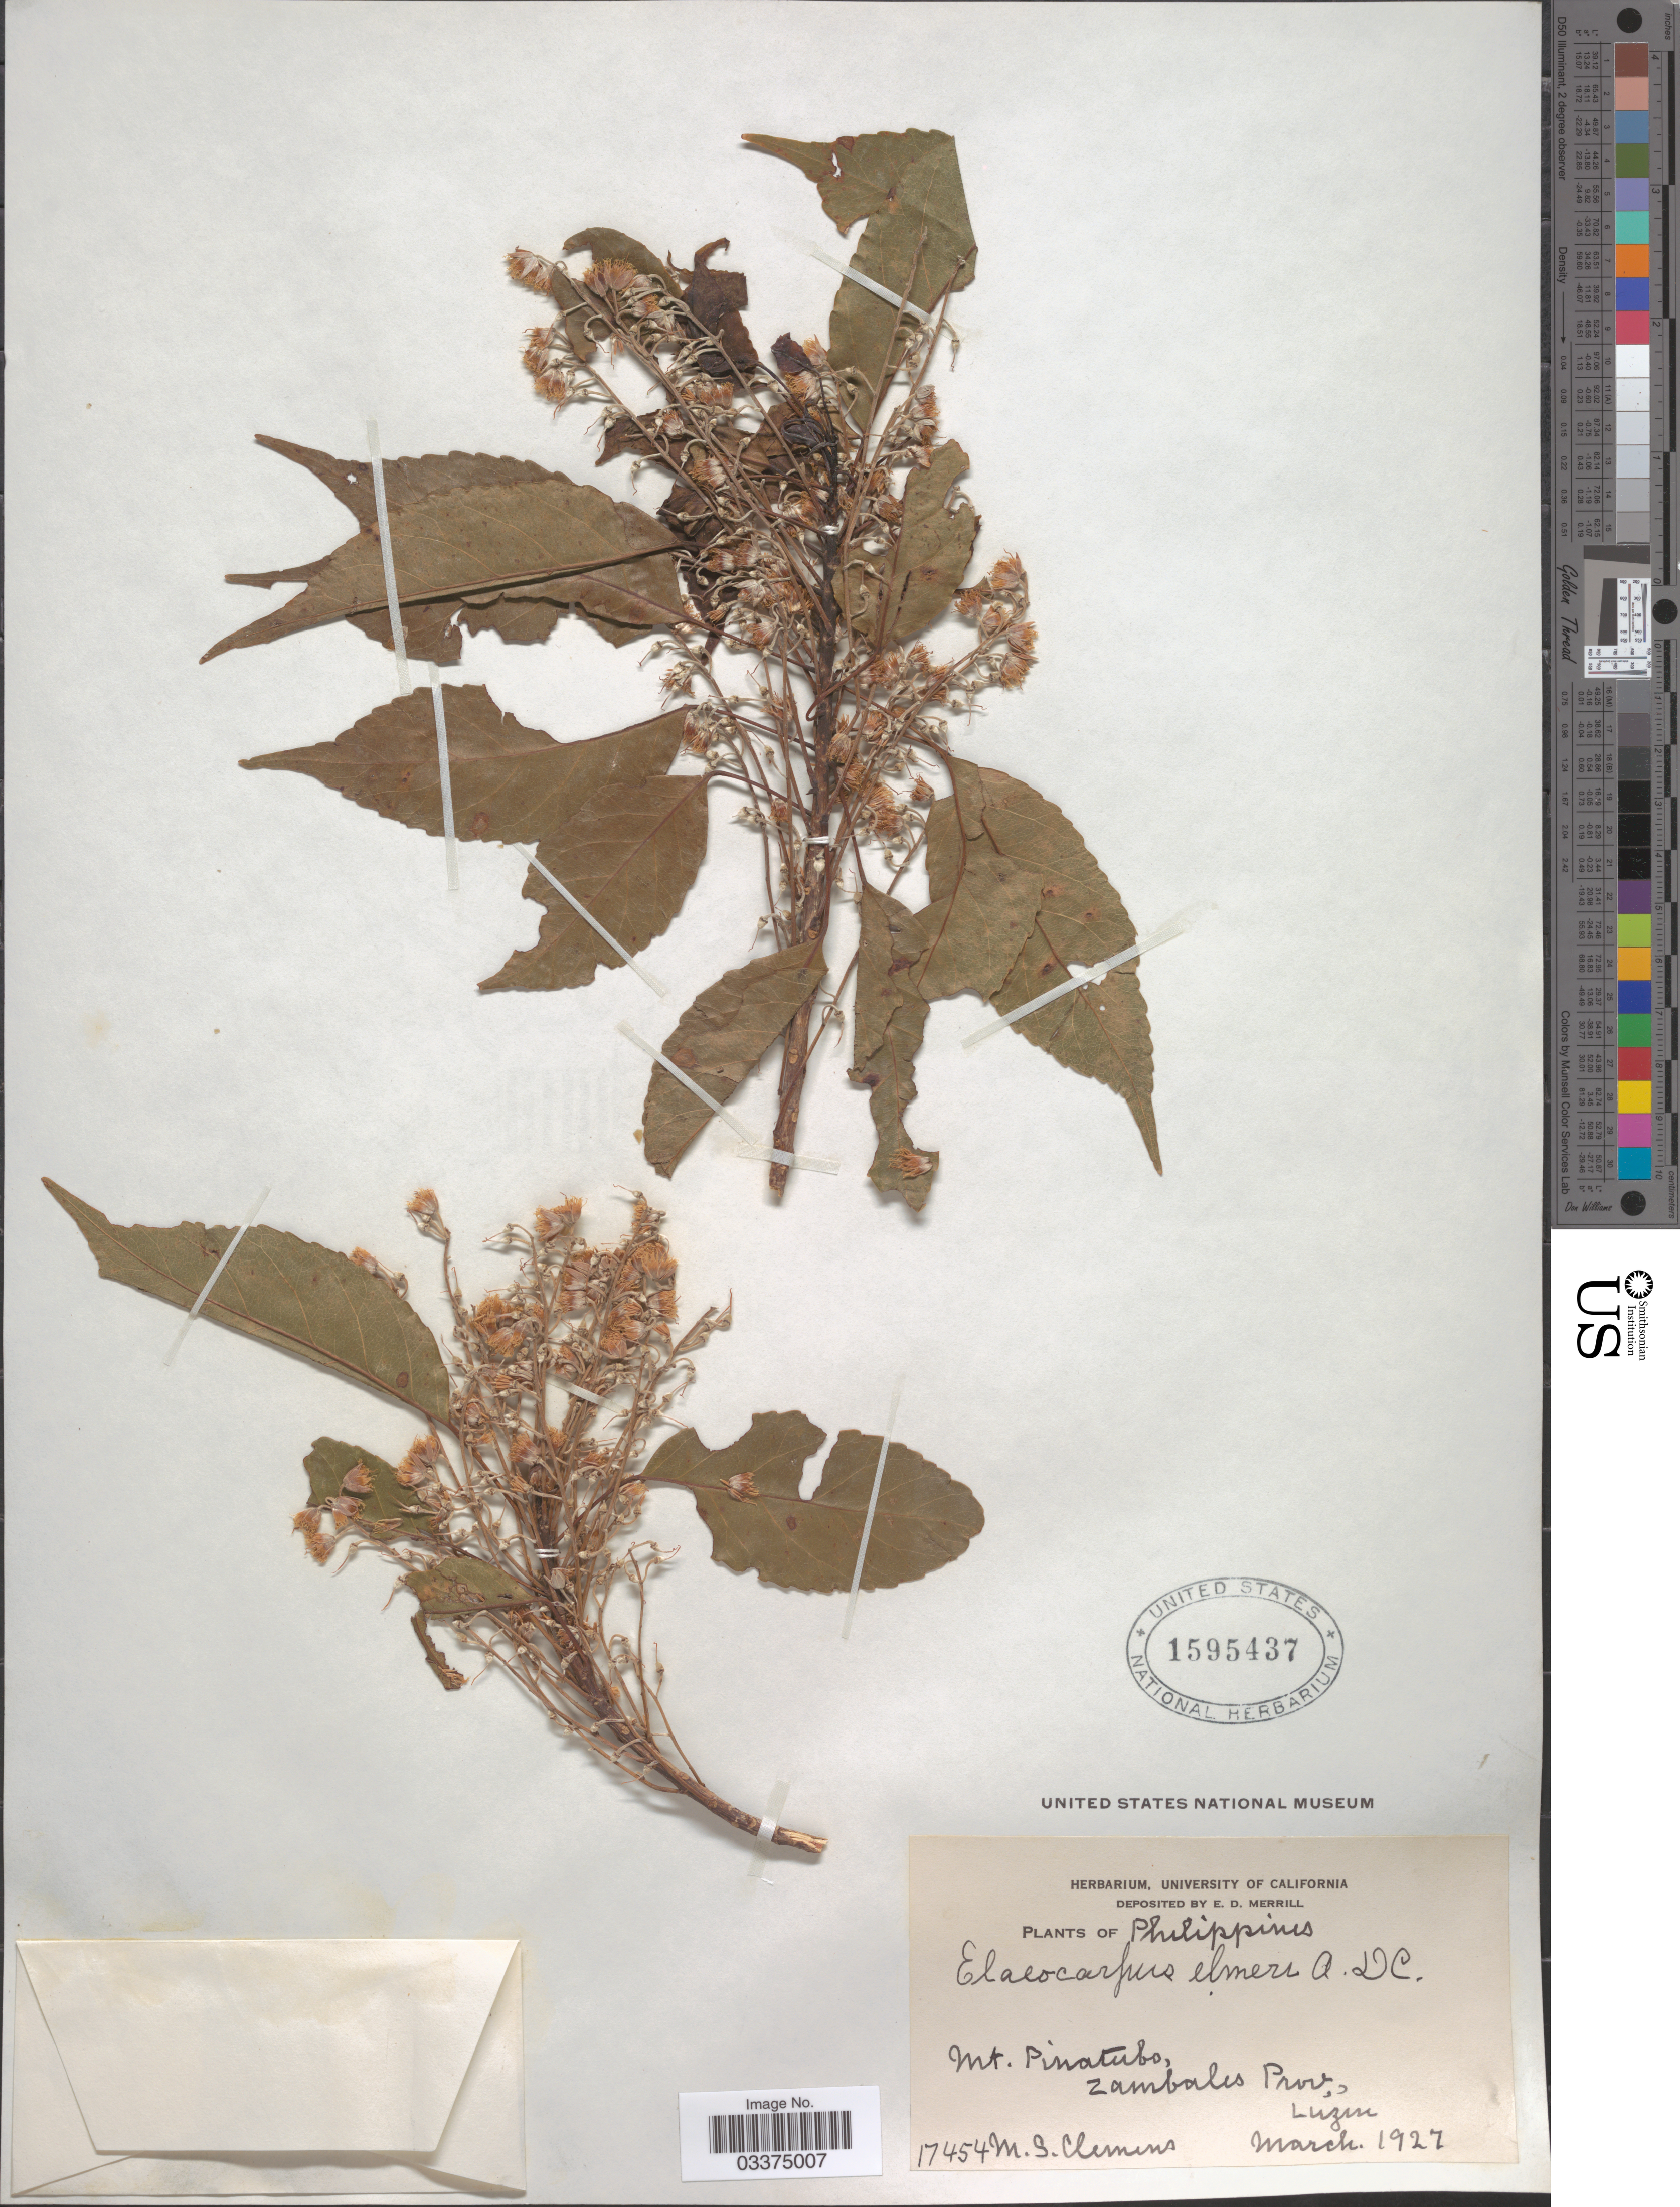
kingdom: Plantae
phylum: Tracheophyta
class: Magnoliopsida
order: Oxalidales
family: Elaeocarpaceae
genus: Elaeocarpus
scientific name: Elaeocarpus elmeri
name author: A. DC. in Elmer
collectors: M. S. Clemens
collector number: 17454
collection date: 1927-03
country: Philippines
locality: Mt. Pinatubo, Zambales Prov., Luzon.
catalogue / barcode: US 1595437